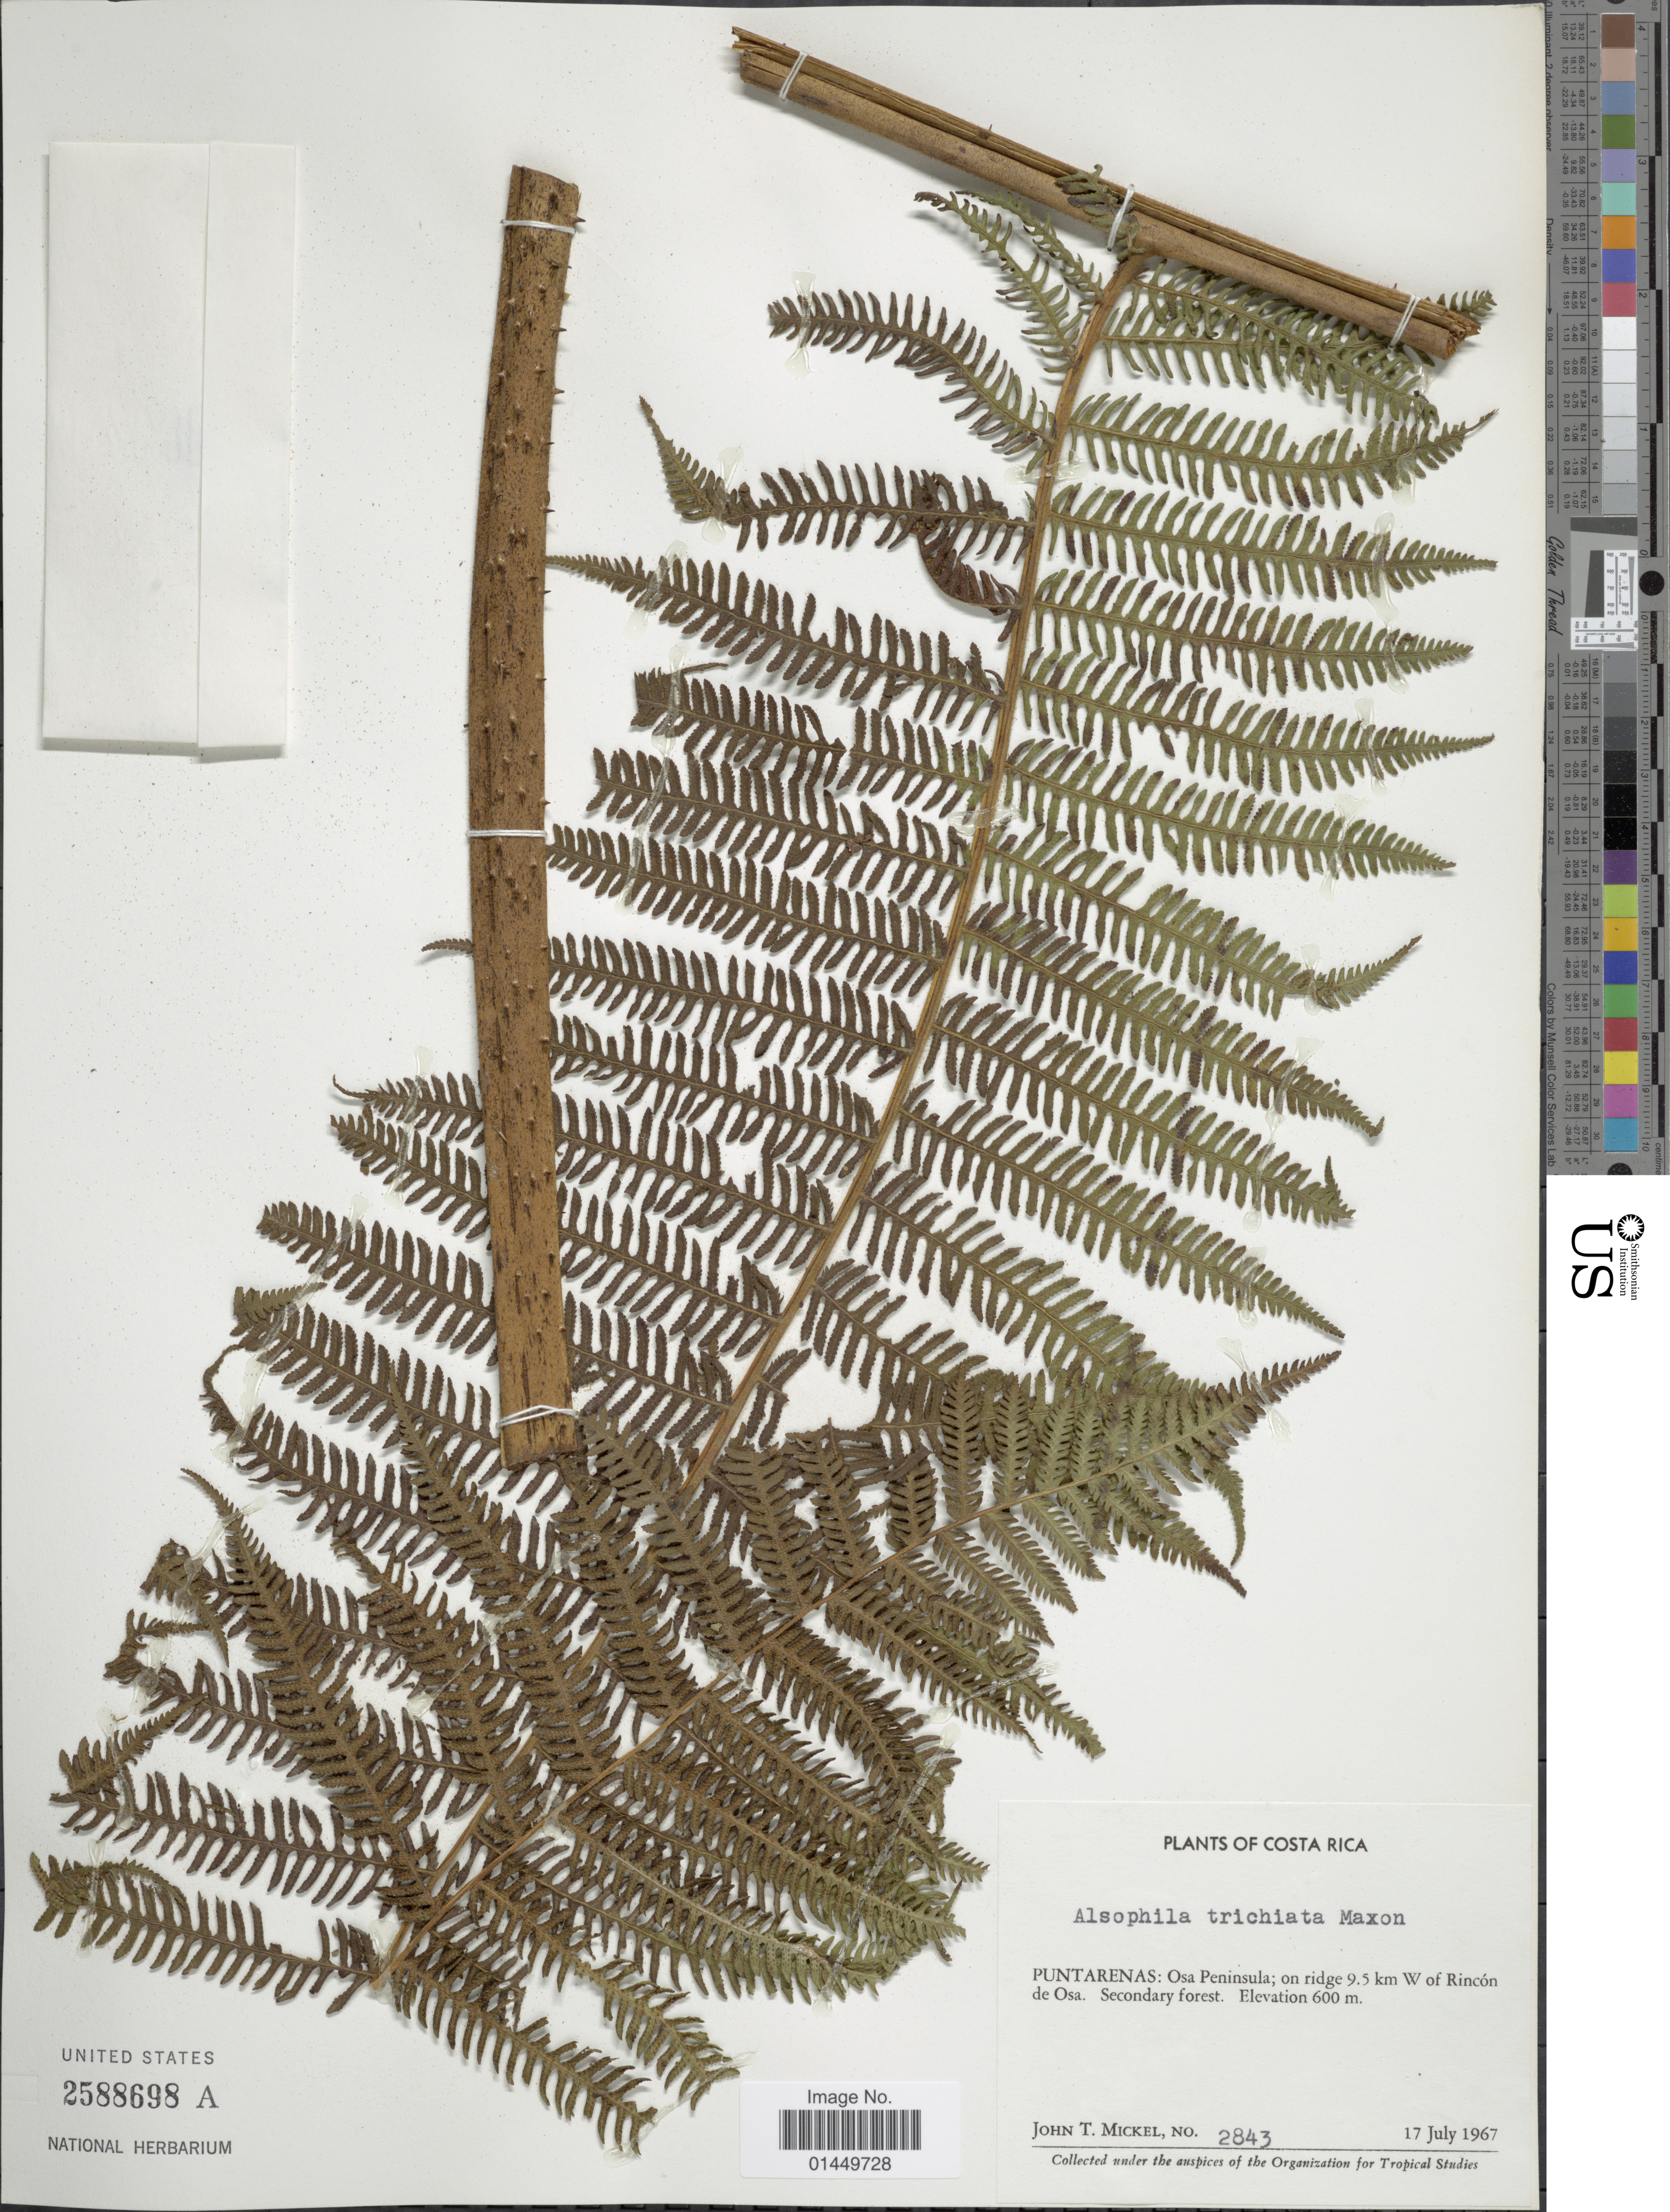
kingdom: Plantae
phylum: Tracheophyta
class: Polypodiopsida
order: Cyatheales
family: Cyatheaceae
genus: Cyathea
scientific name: Cyathea trichiata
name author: (Maxon) Domin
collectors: J. T. Mickel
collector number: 2843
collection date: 1967-07-17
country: Costa Rica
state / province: Puntarenas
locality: Puntarenas: Osa Peninsula; on ridge 9.5 km W of Rincon de Osa, Secondary forest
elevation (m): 600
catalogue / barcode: US 2588698A